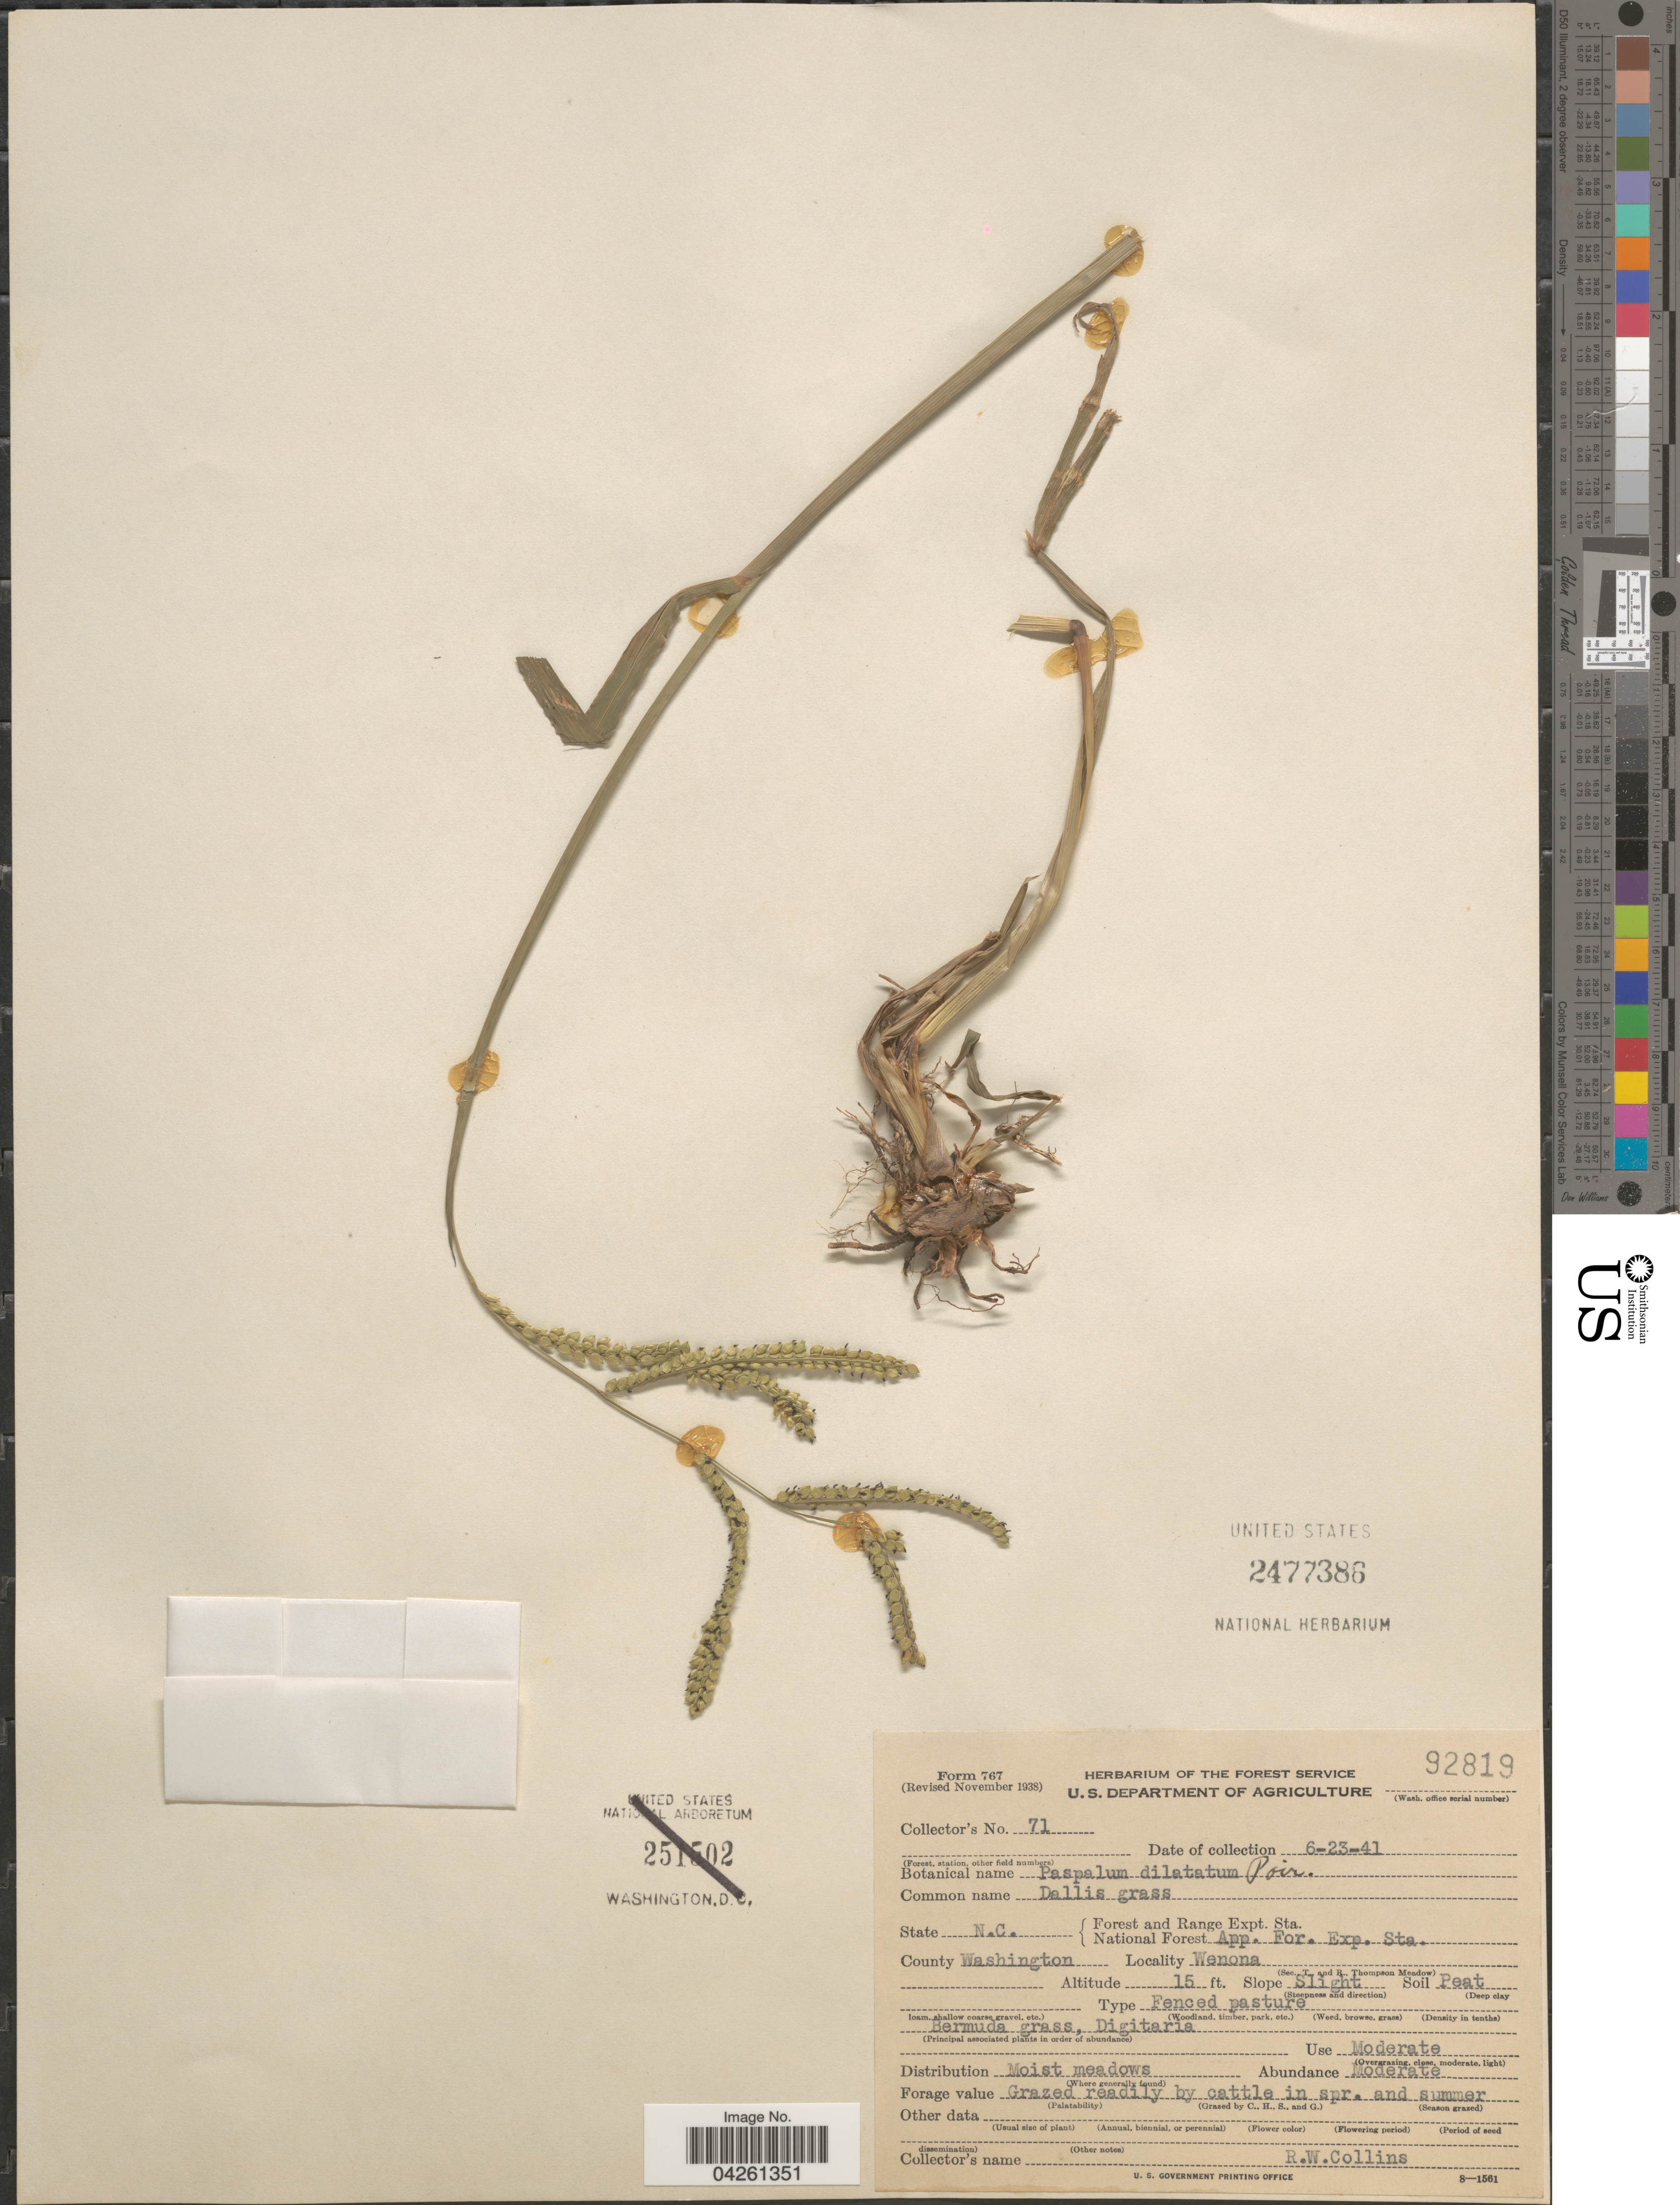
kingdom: Plantae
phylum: Tracheophyta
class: Liliopsida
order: Poales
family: Poaceae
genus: Paspalum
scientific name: Paspalum dilatatum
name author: Poir.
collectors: R. Collins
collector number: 71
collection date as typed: Transcribed d/m/y: 23/6/41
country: United States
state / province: North Carolina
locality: Forest and Range Expt. Sta. National Forest App. For. Exp. Sta. County Washington. Wenona.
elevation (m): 5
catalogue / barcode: US 2477386